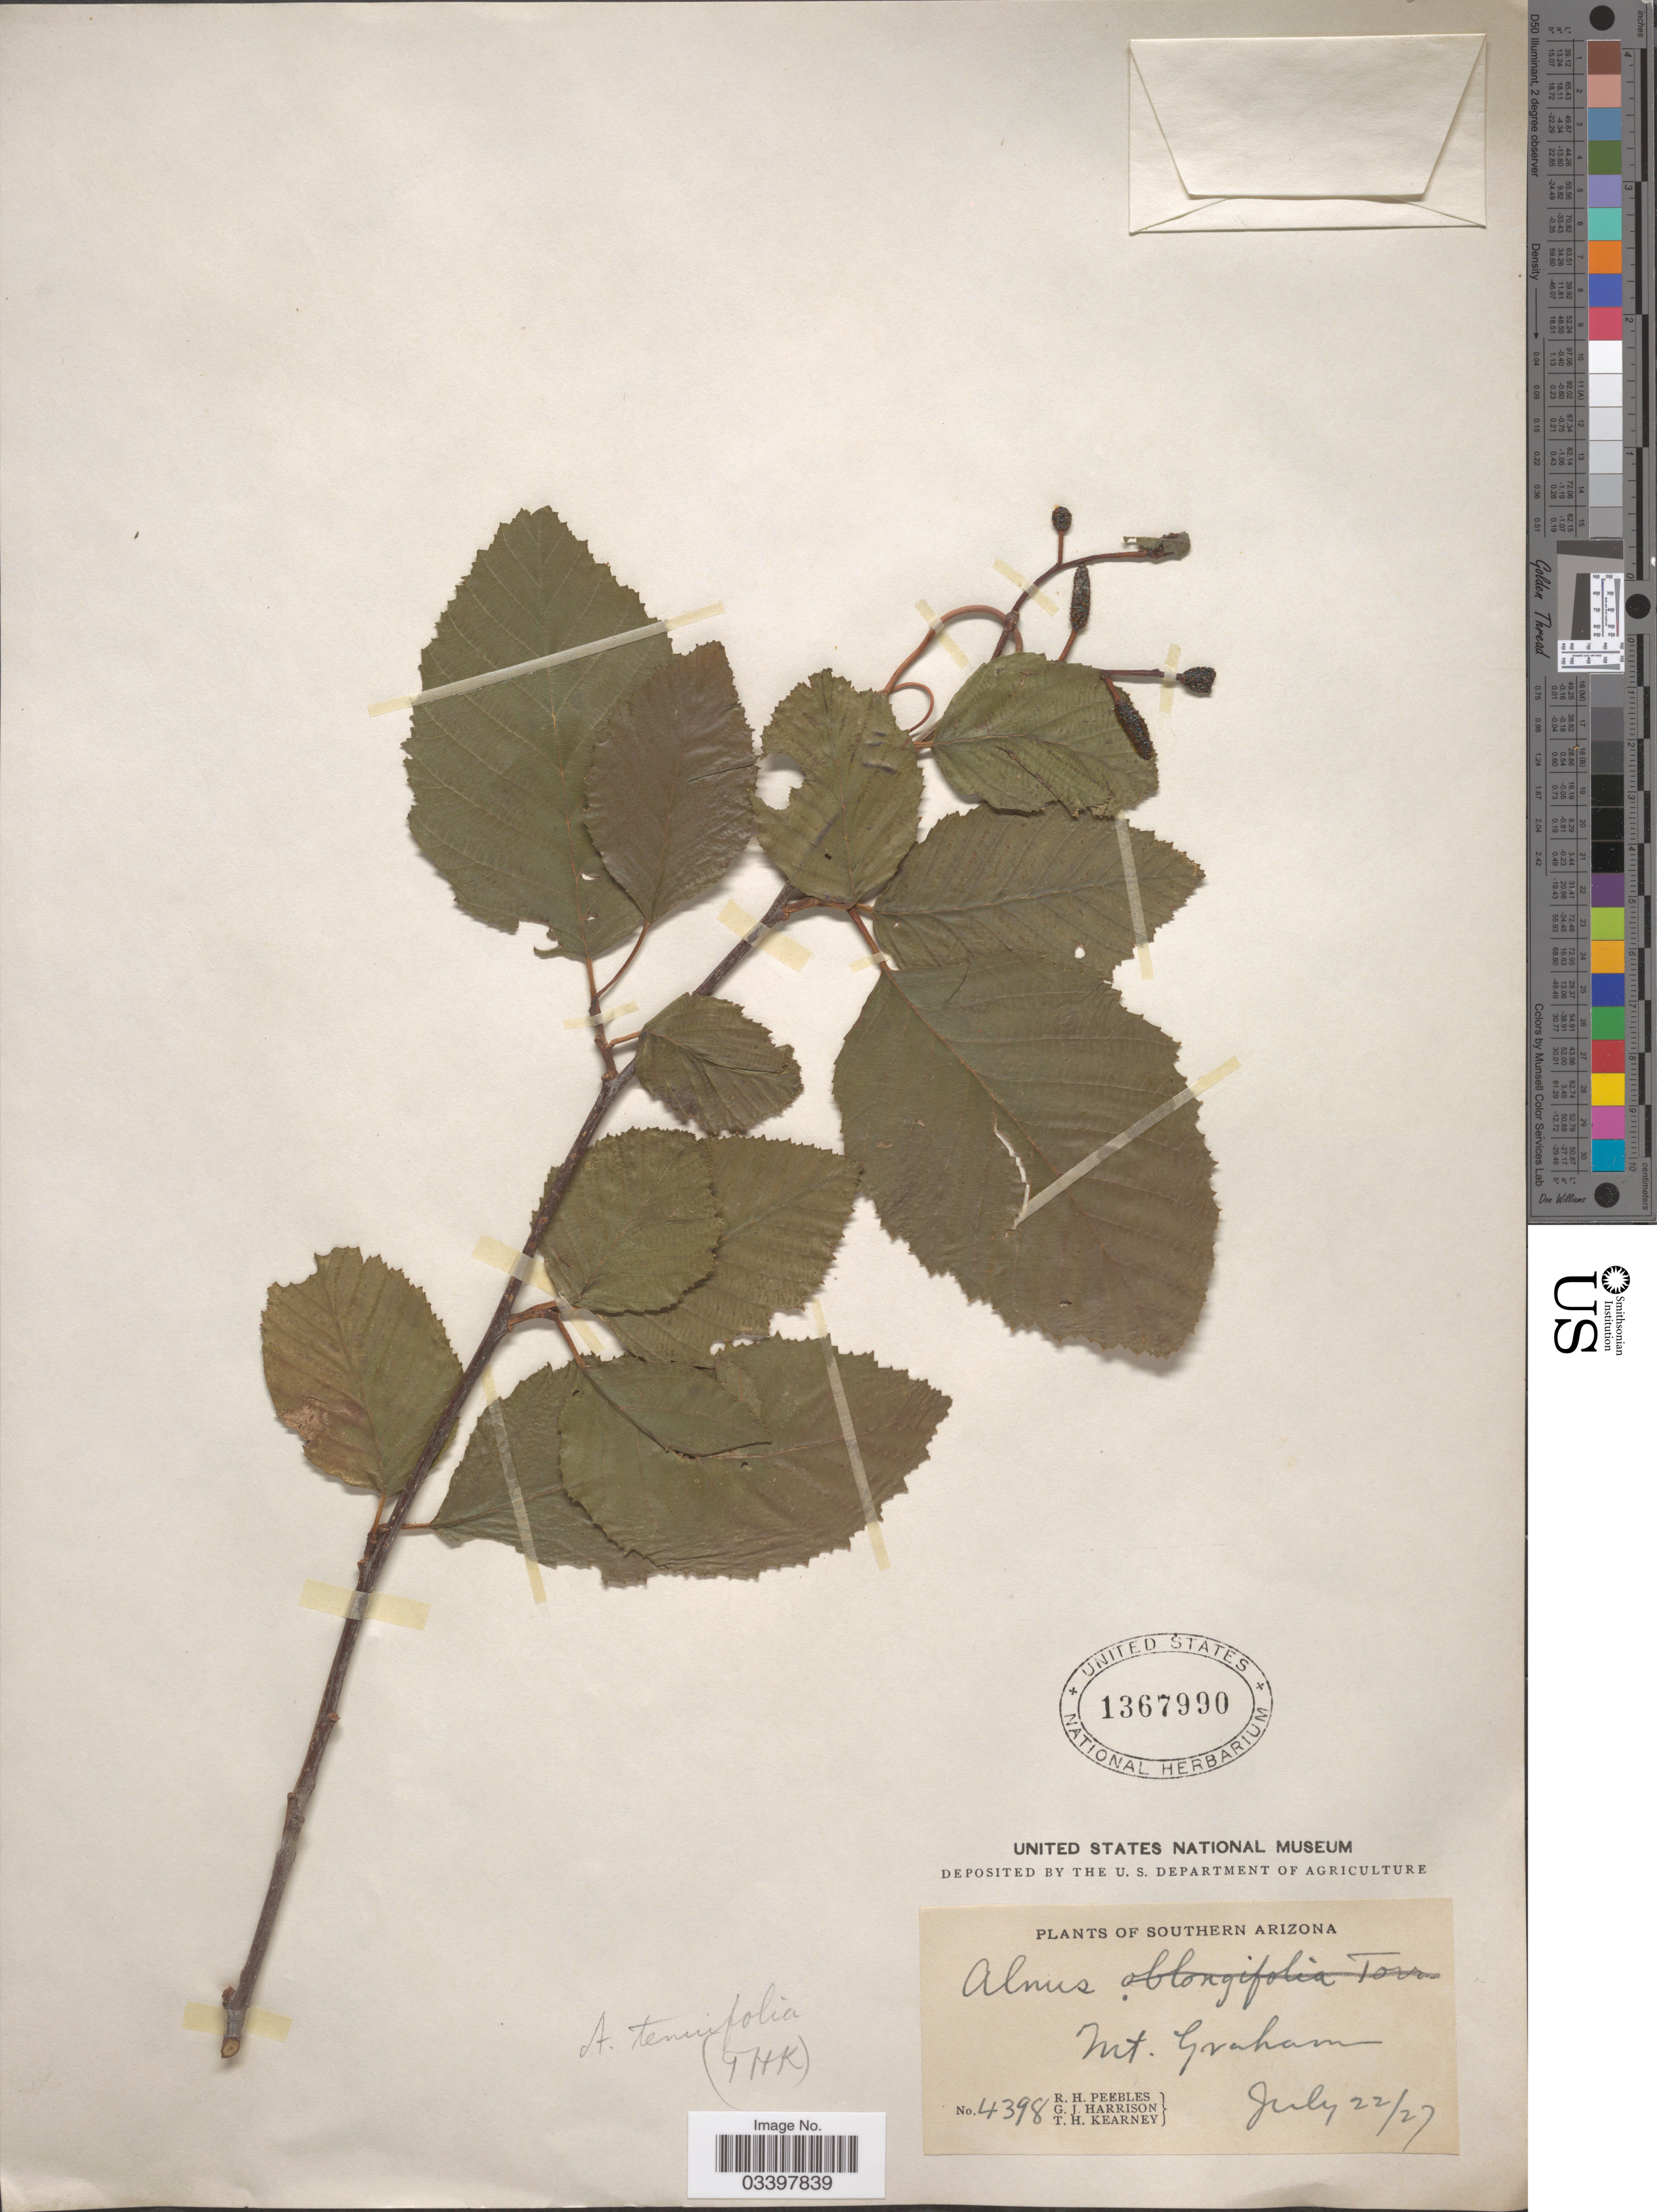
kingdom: Plantae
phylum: Tracheophyta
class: Magnoliopsida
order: Fagales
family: Betulaceae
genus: Alnus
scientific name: Alnus incana subsp. tenuifolia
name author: (Nutt.) Breitung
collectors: R. H. Peebles, G. J. Harrison & T. H. Kearney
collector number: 4398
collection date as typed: Transcribed d/m/y: 22/7/27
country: United States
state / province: Arizona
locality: Southern Arizona. Mt. Graham.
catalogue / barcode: US 1367990